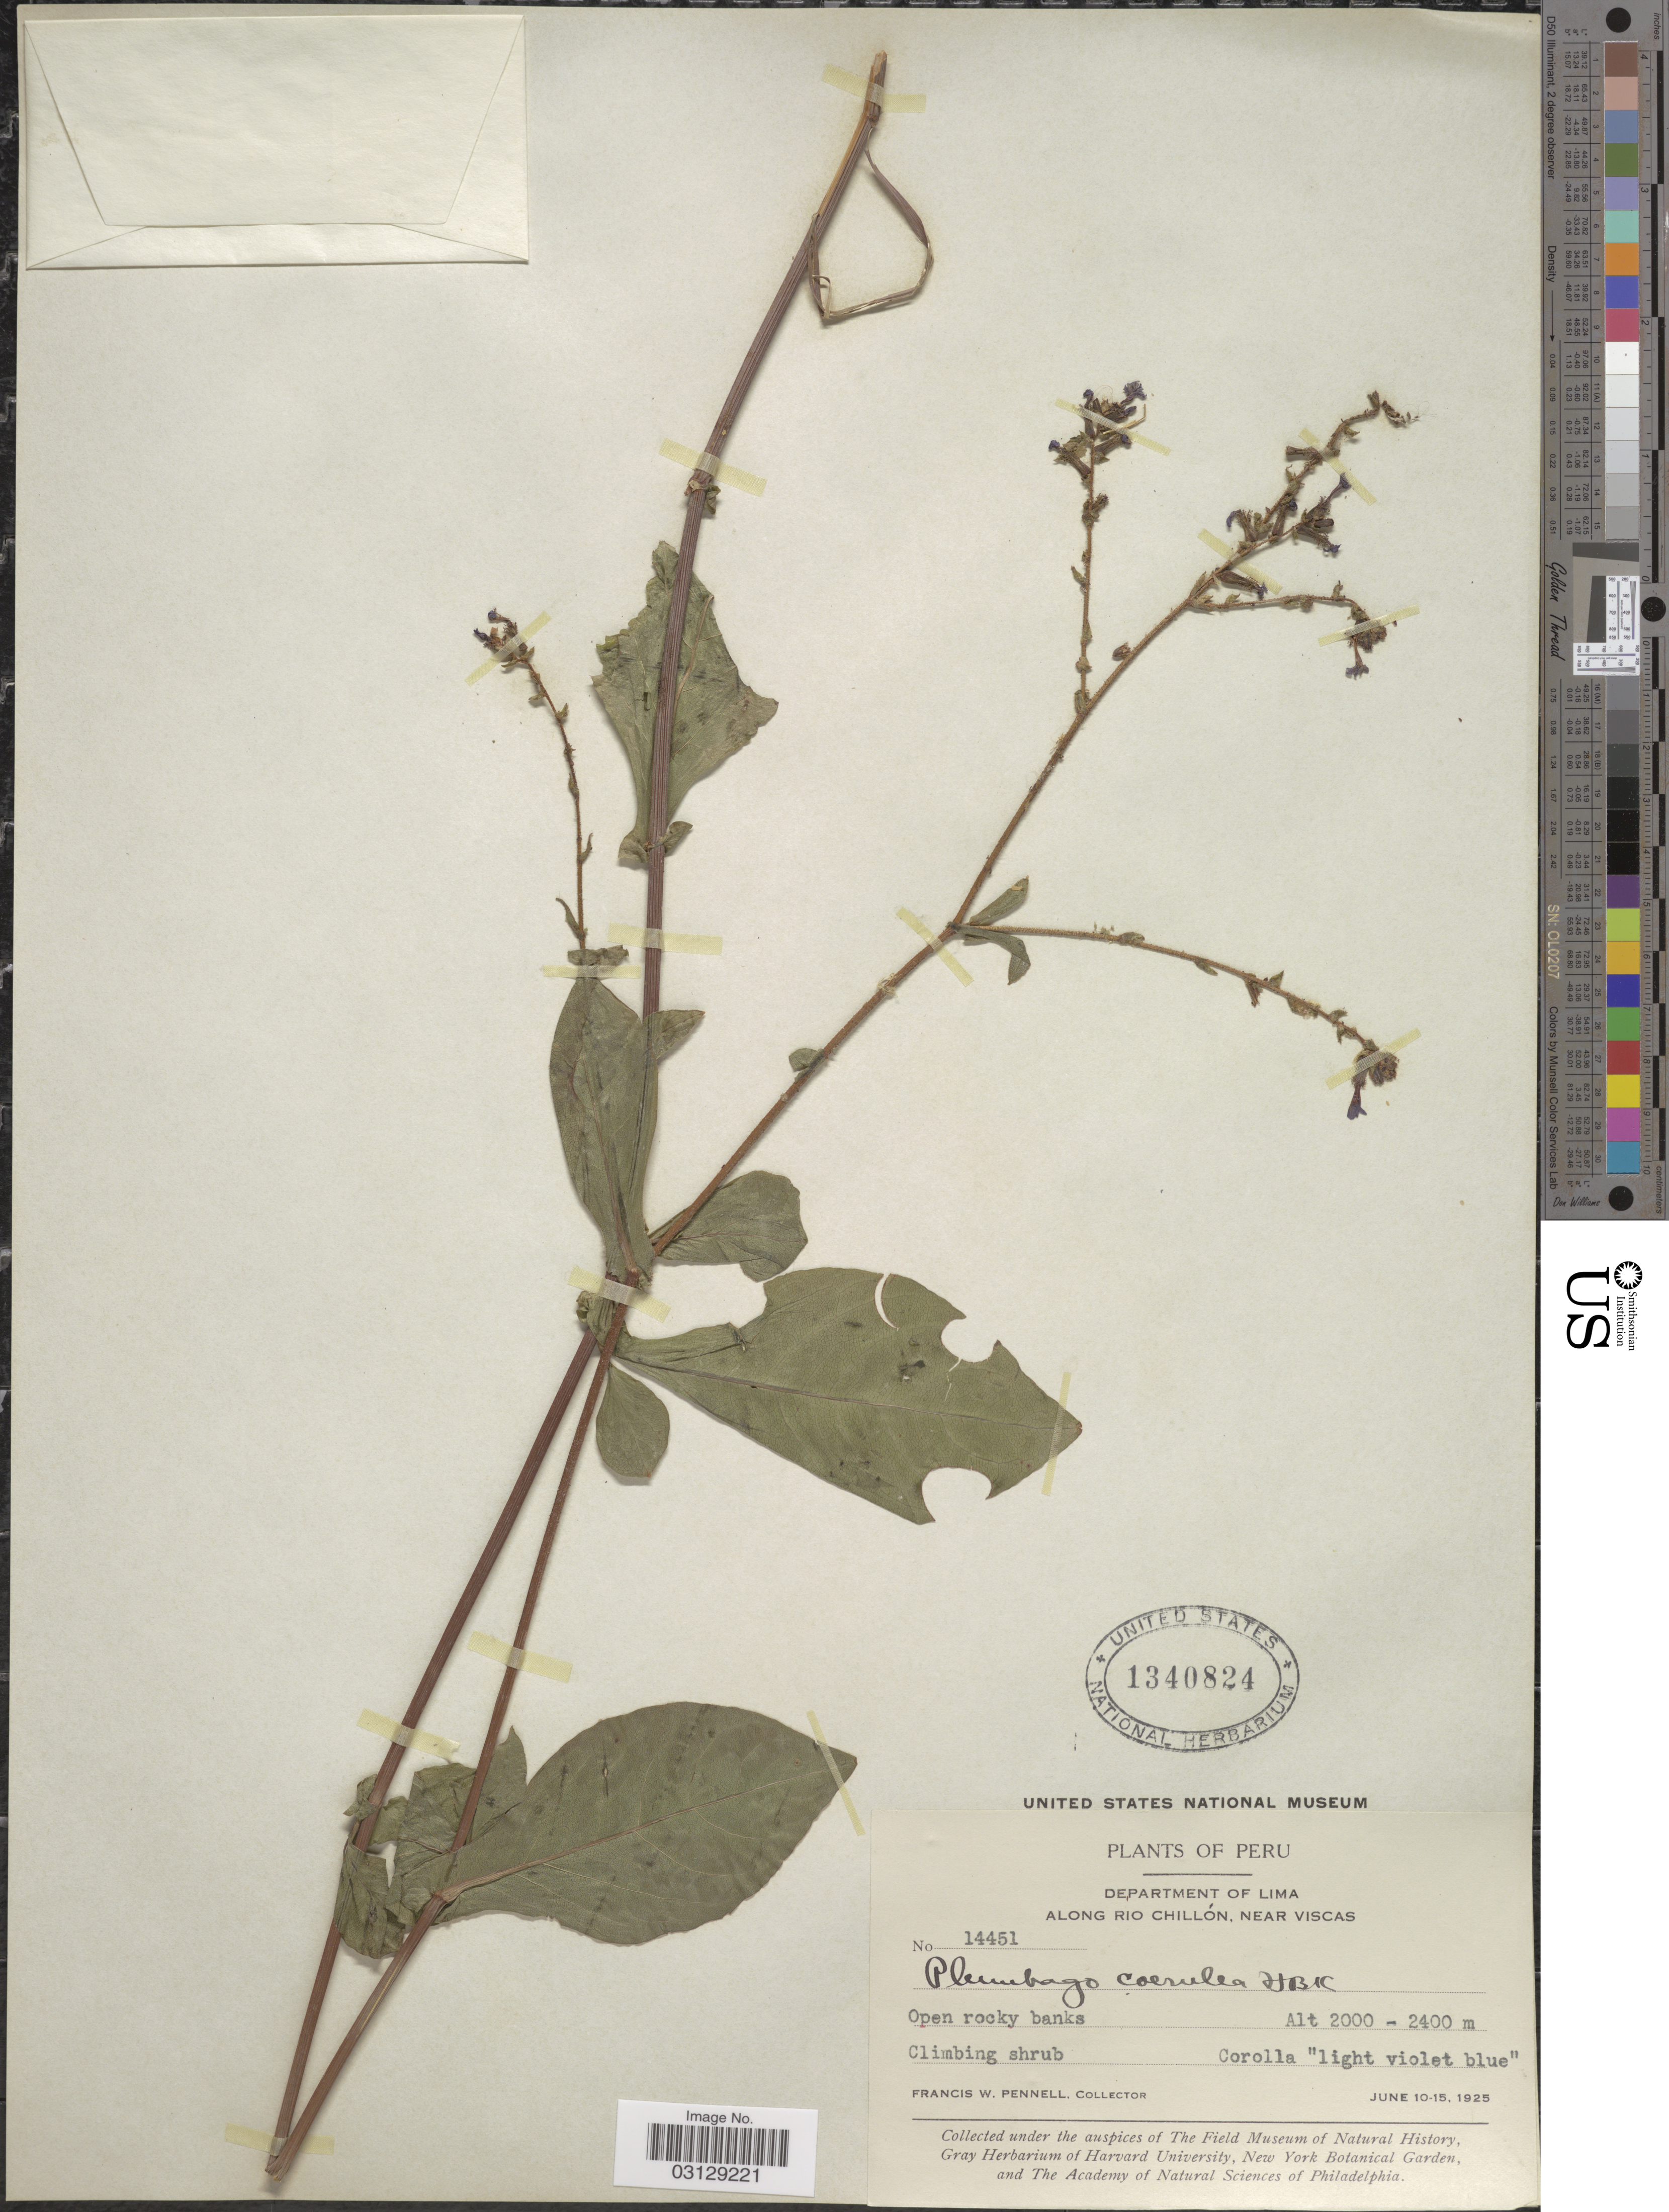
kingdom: Plantae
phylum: Tracheophyta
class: Magnoliopsida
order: Caryophyllales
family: Plumbaginaceae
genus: Plumbago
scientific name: Plumbago coerulea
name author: Auct.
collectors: F. W. Pennell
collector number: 14451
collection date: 1925-06-10/1925-06-15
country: Peru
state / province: Lima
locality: Along Rio Chillón, near Viscas.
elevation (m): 2000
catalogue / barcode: US 1340824